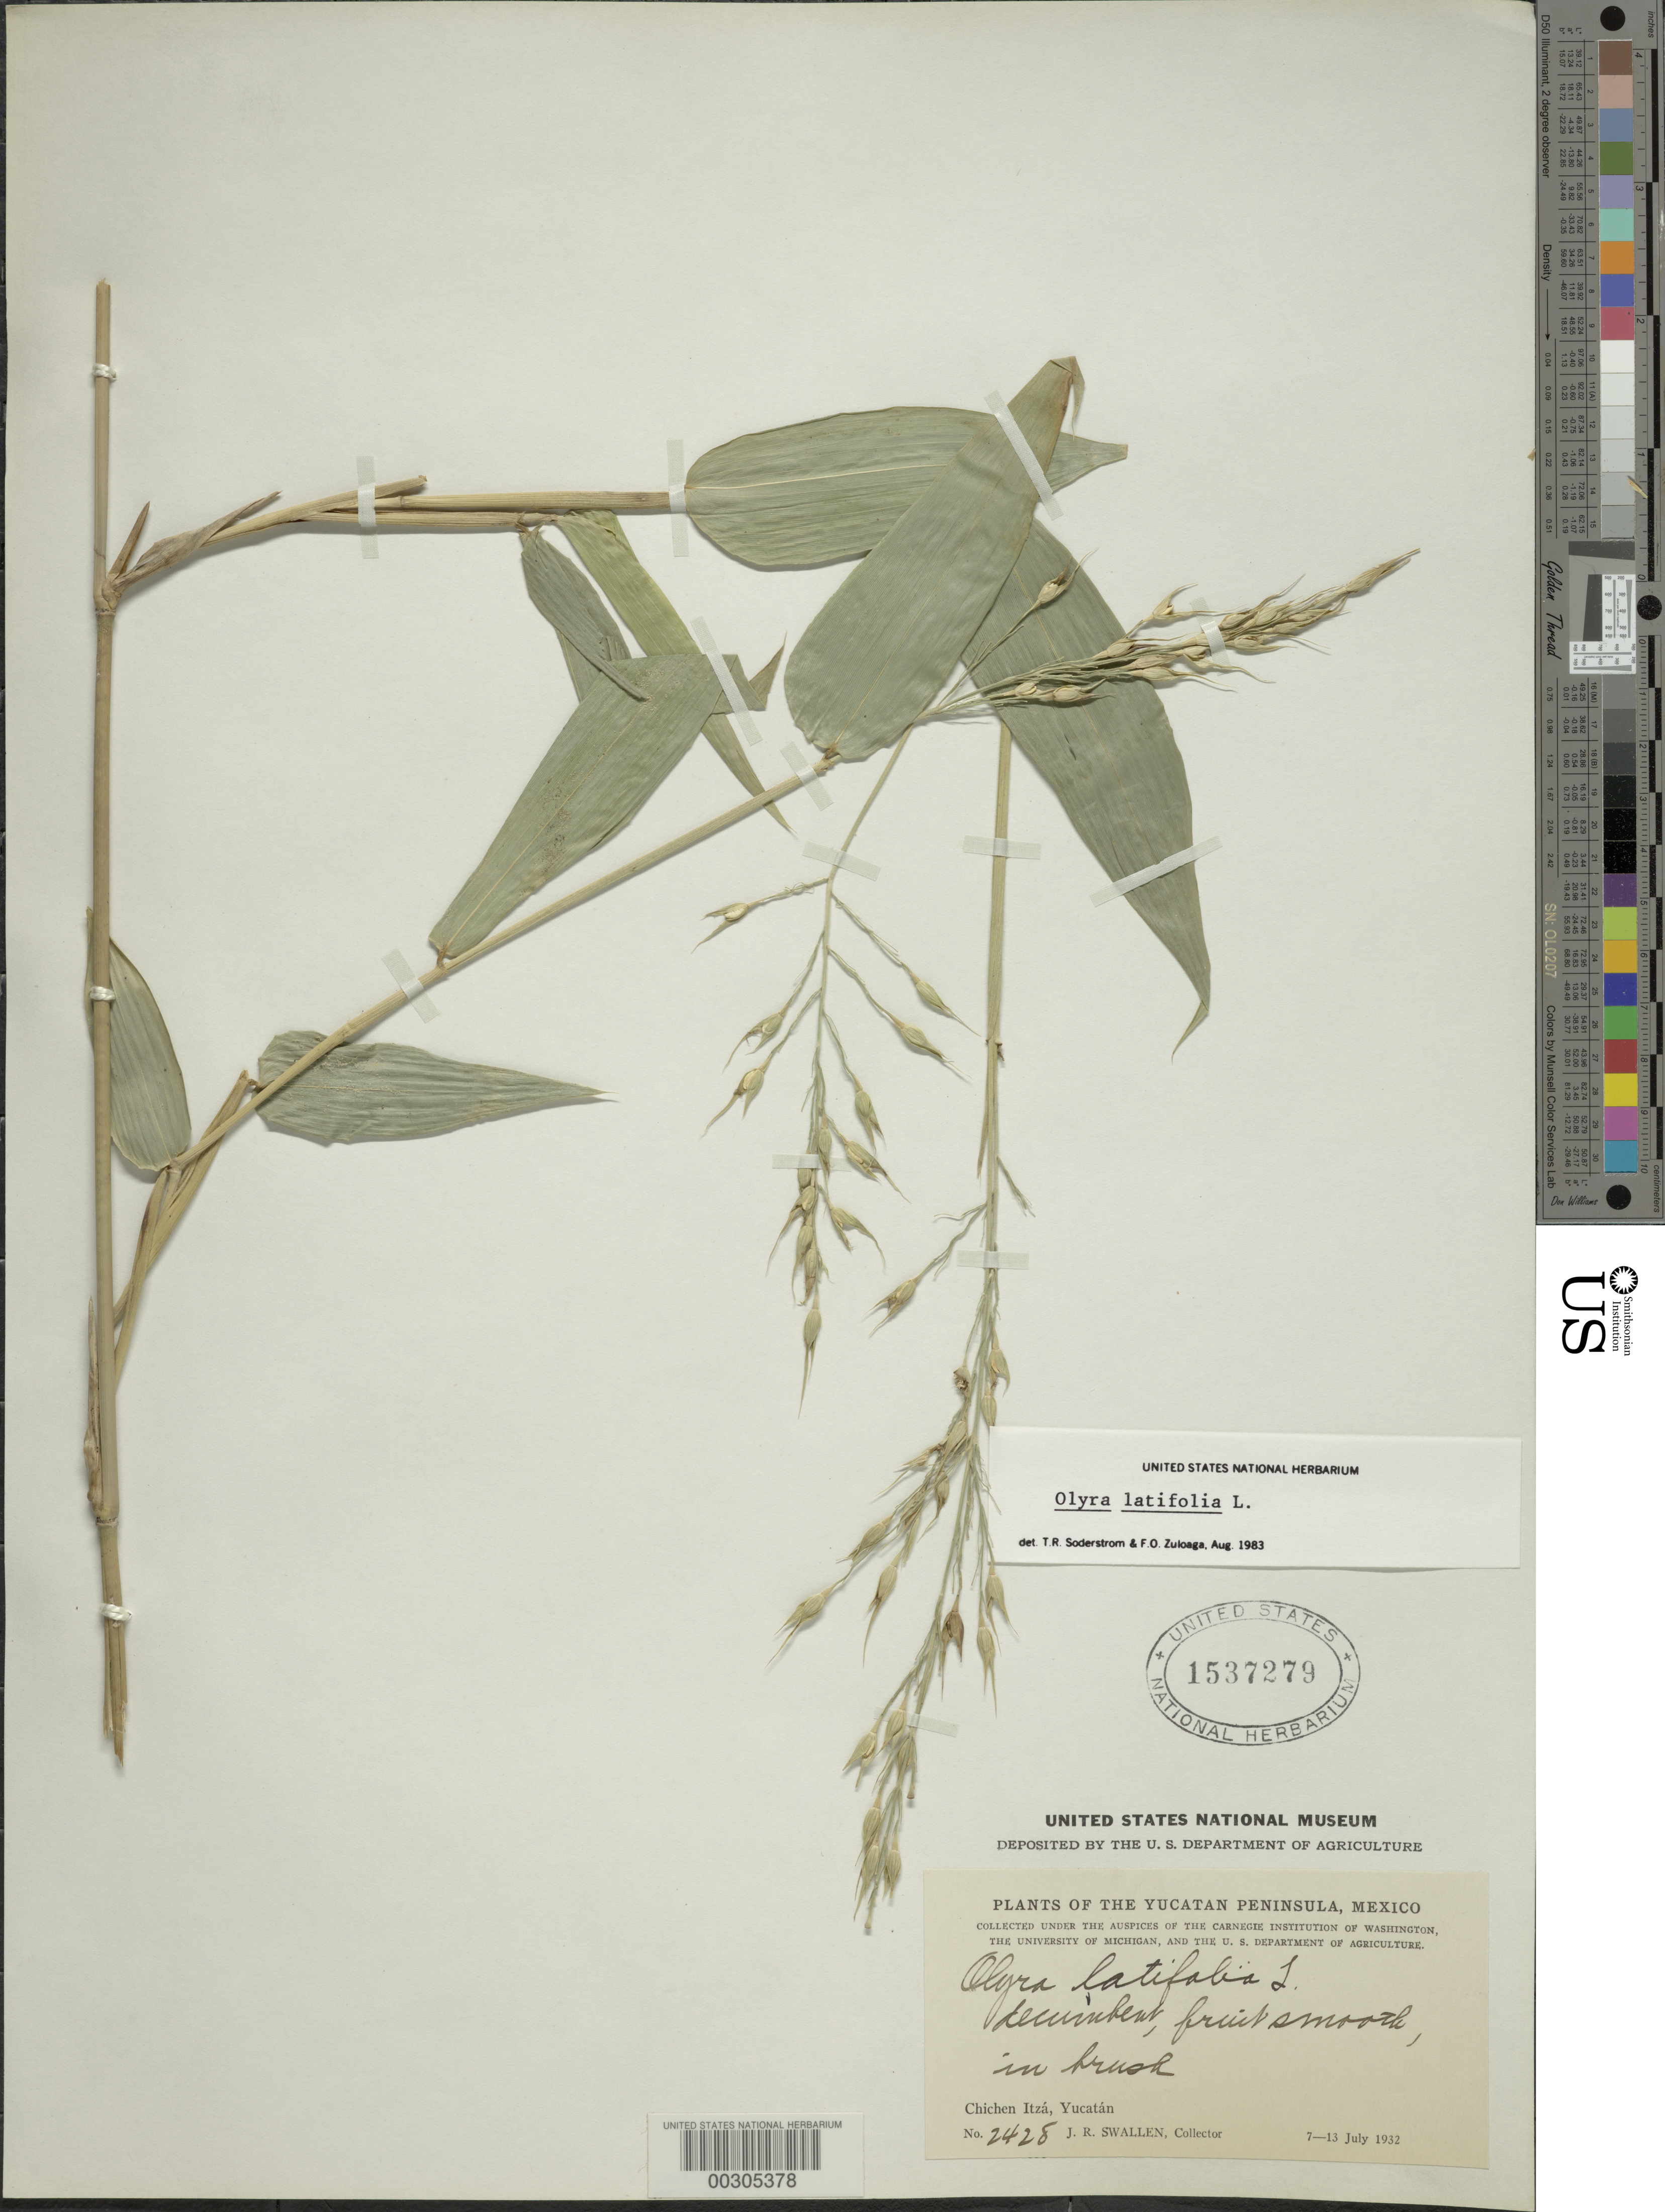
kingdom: Plantae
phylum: Tracheophyta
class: Liliopsida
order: Poales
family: Poaceae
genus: Olyra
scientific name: Olyra latifolia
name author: L.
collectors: J. R. Swallen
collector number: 2478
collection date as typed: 07 Jul 1932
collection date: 1932-07-07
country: Mexico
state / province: Yucatán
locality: Chichen itza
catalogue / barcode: US 1537279